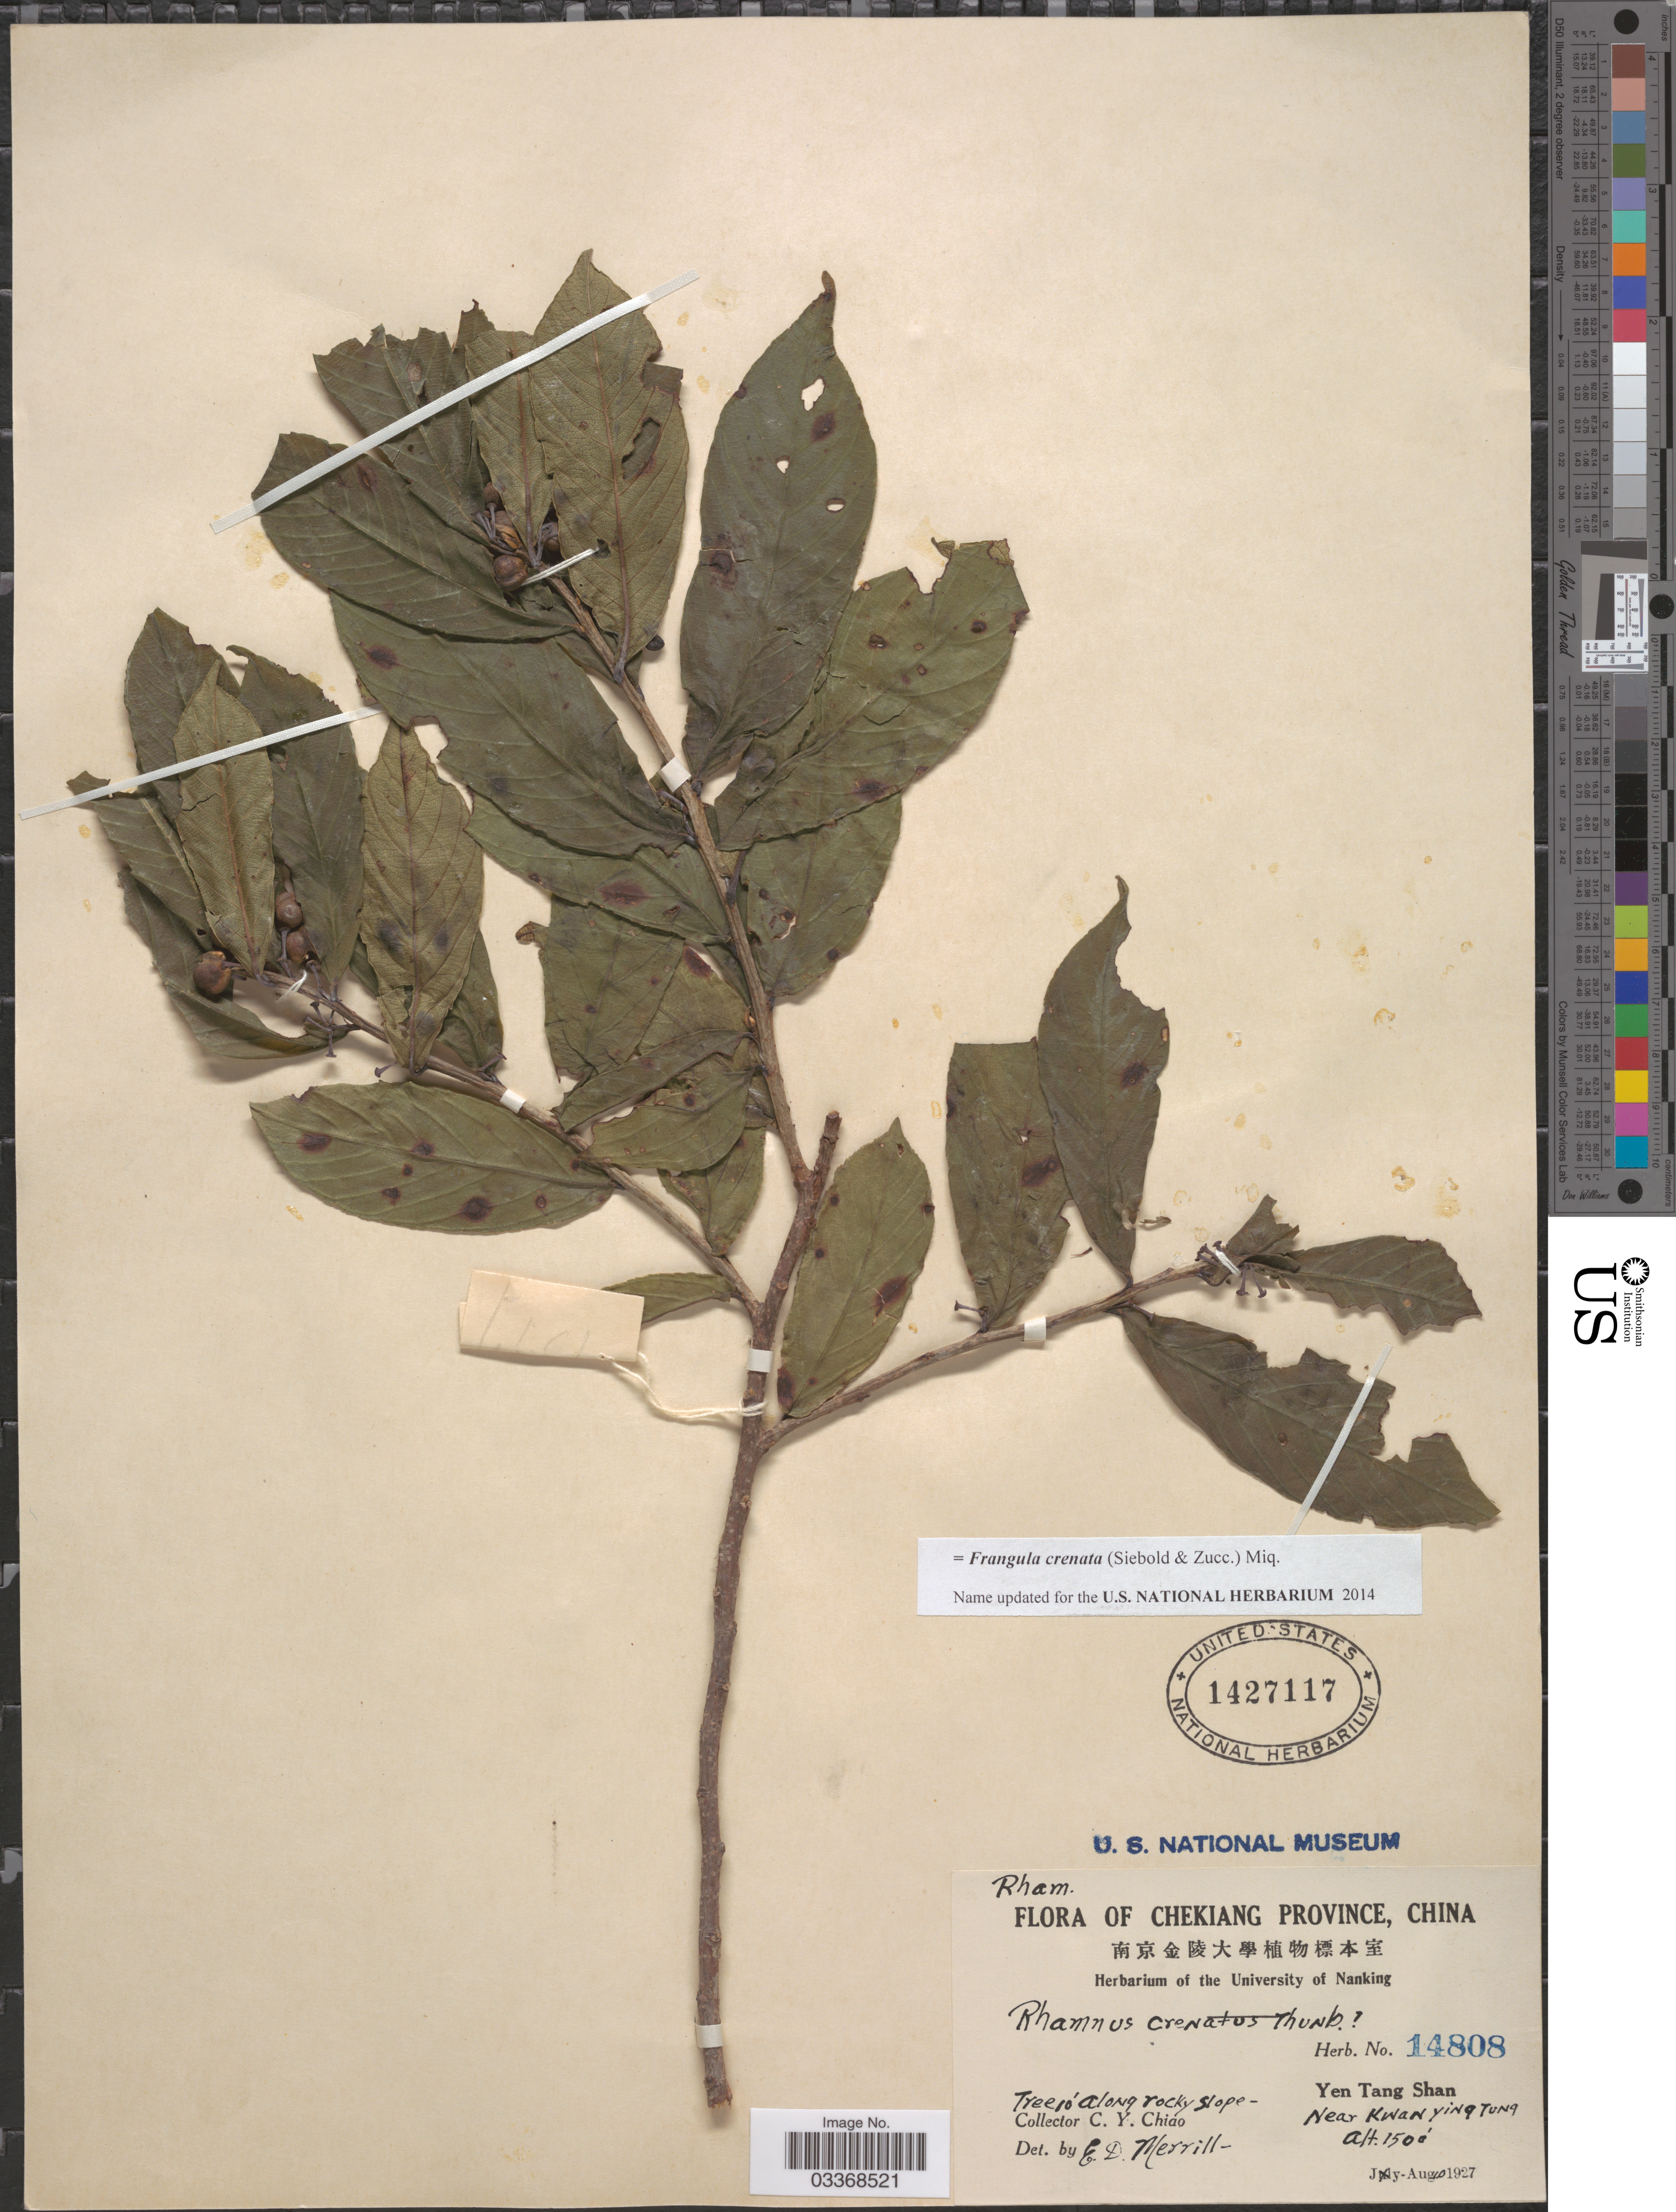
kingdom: Plantae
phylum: Tracheophyta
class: Magnoliopsida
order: Rosales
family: Rhamnaceae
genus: Frangula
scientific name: Frangula crenata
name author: (Siebold & Zucc.) Miq.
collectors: C. Y. Chiao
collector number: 14808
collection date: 1927-08-10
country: China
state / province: Zhejiang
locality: Chekiang Province. Yen Tang Shan. Near Kwan Ying Tung.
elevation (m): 457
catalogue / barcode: US 1427117